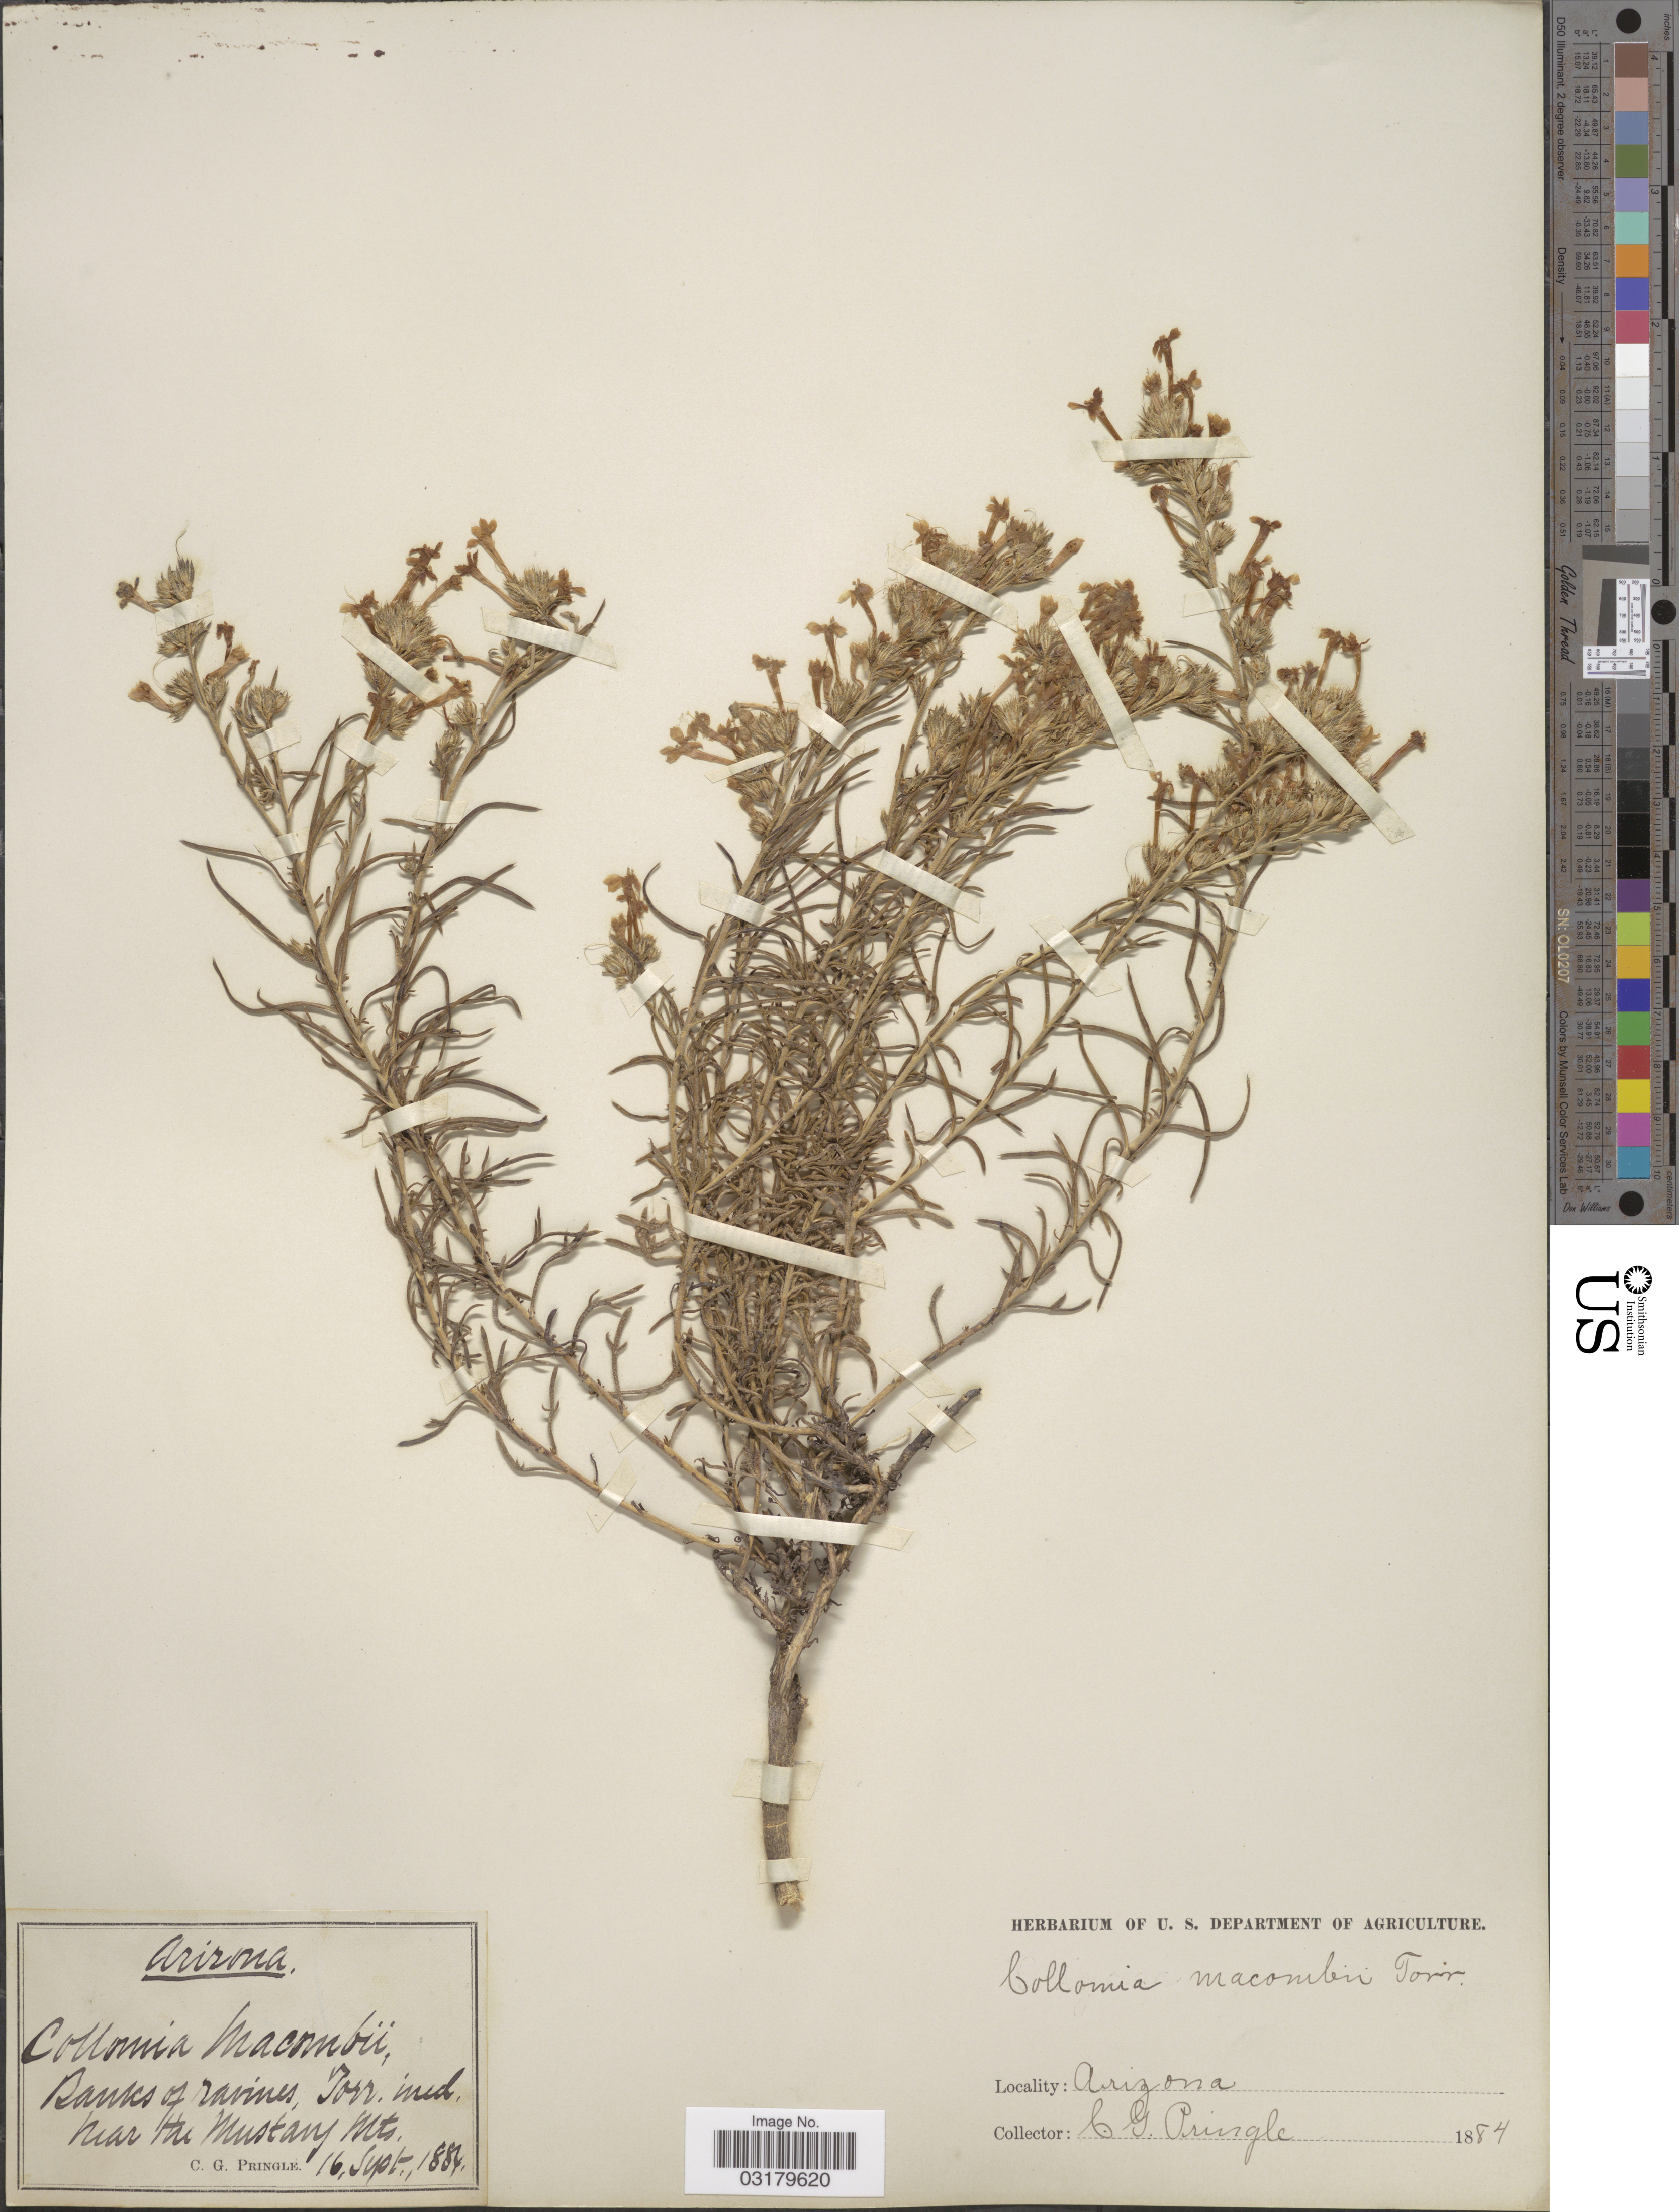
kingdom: Plantae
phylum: Tracheophyta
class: Magnoliopsida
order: Ericales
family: Polemoniaceae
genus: Ipomopsis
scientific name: Ipomopsis macombii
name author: (Torr. ex A. Gray) V.E. Grant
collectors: C. G. Pringle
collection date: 1884-09-16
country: United States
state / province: Arizona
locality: Banks of ravines, near the Mustary Mts.